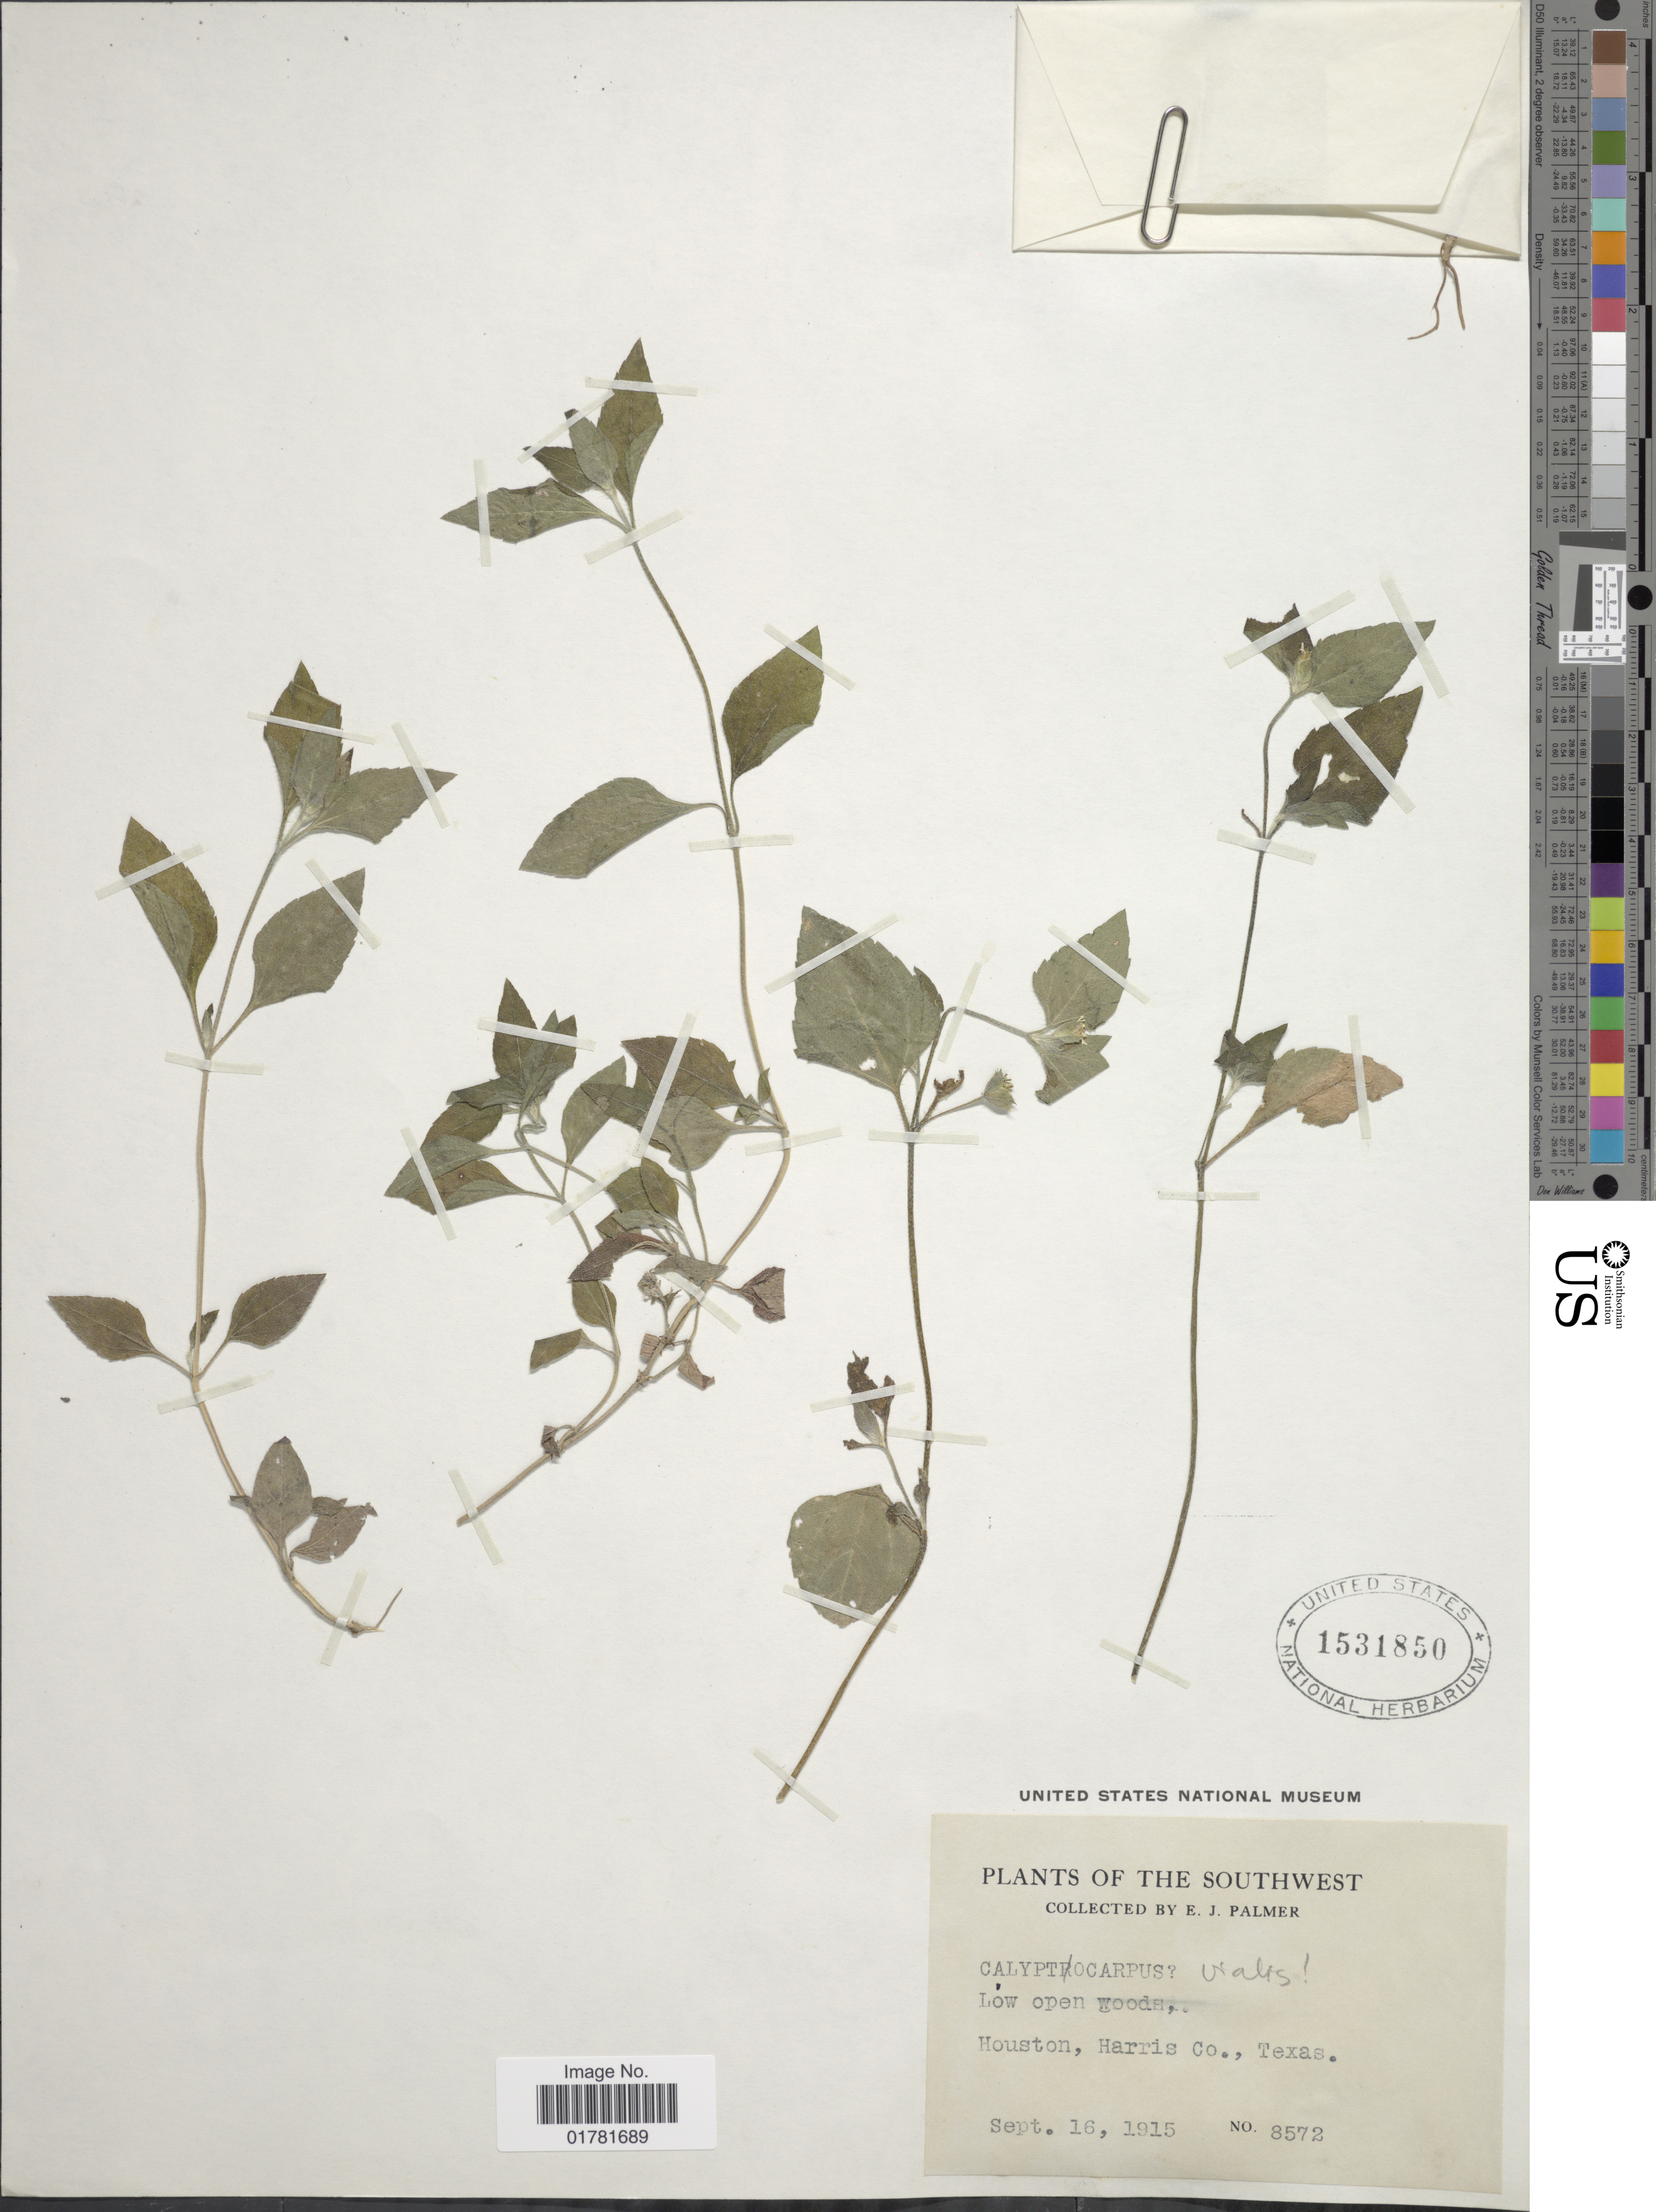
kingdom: Plantae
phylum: Tracheophyta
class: Magnoliopsida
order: Asterales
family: Asteraceae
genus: Calyptocarpus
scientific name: Calyptocarpus vialis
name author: Less.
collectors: E. J. Palmer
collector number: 8572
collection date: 1915-09-16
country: United States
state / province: Texas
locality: The Southwest, Low open woods, Houston, Harris Co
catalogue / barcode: US 1531850